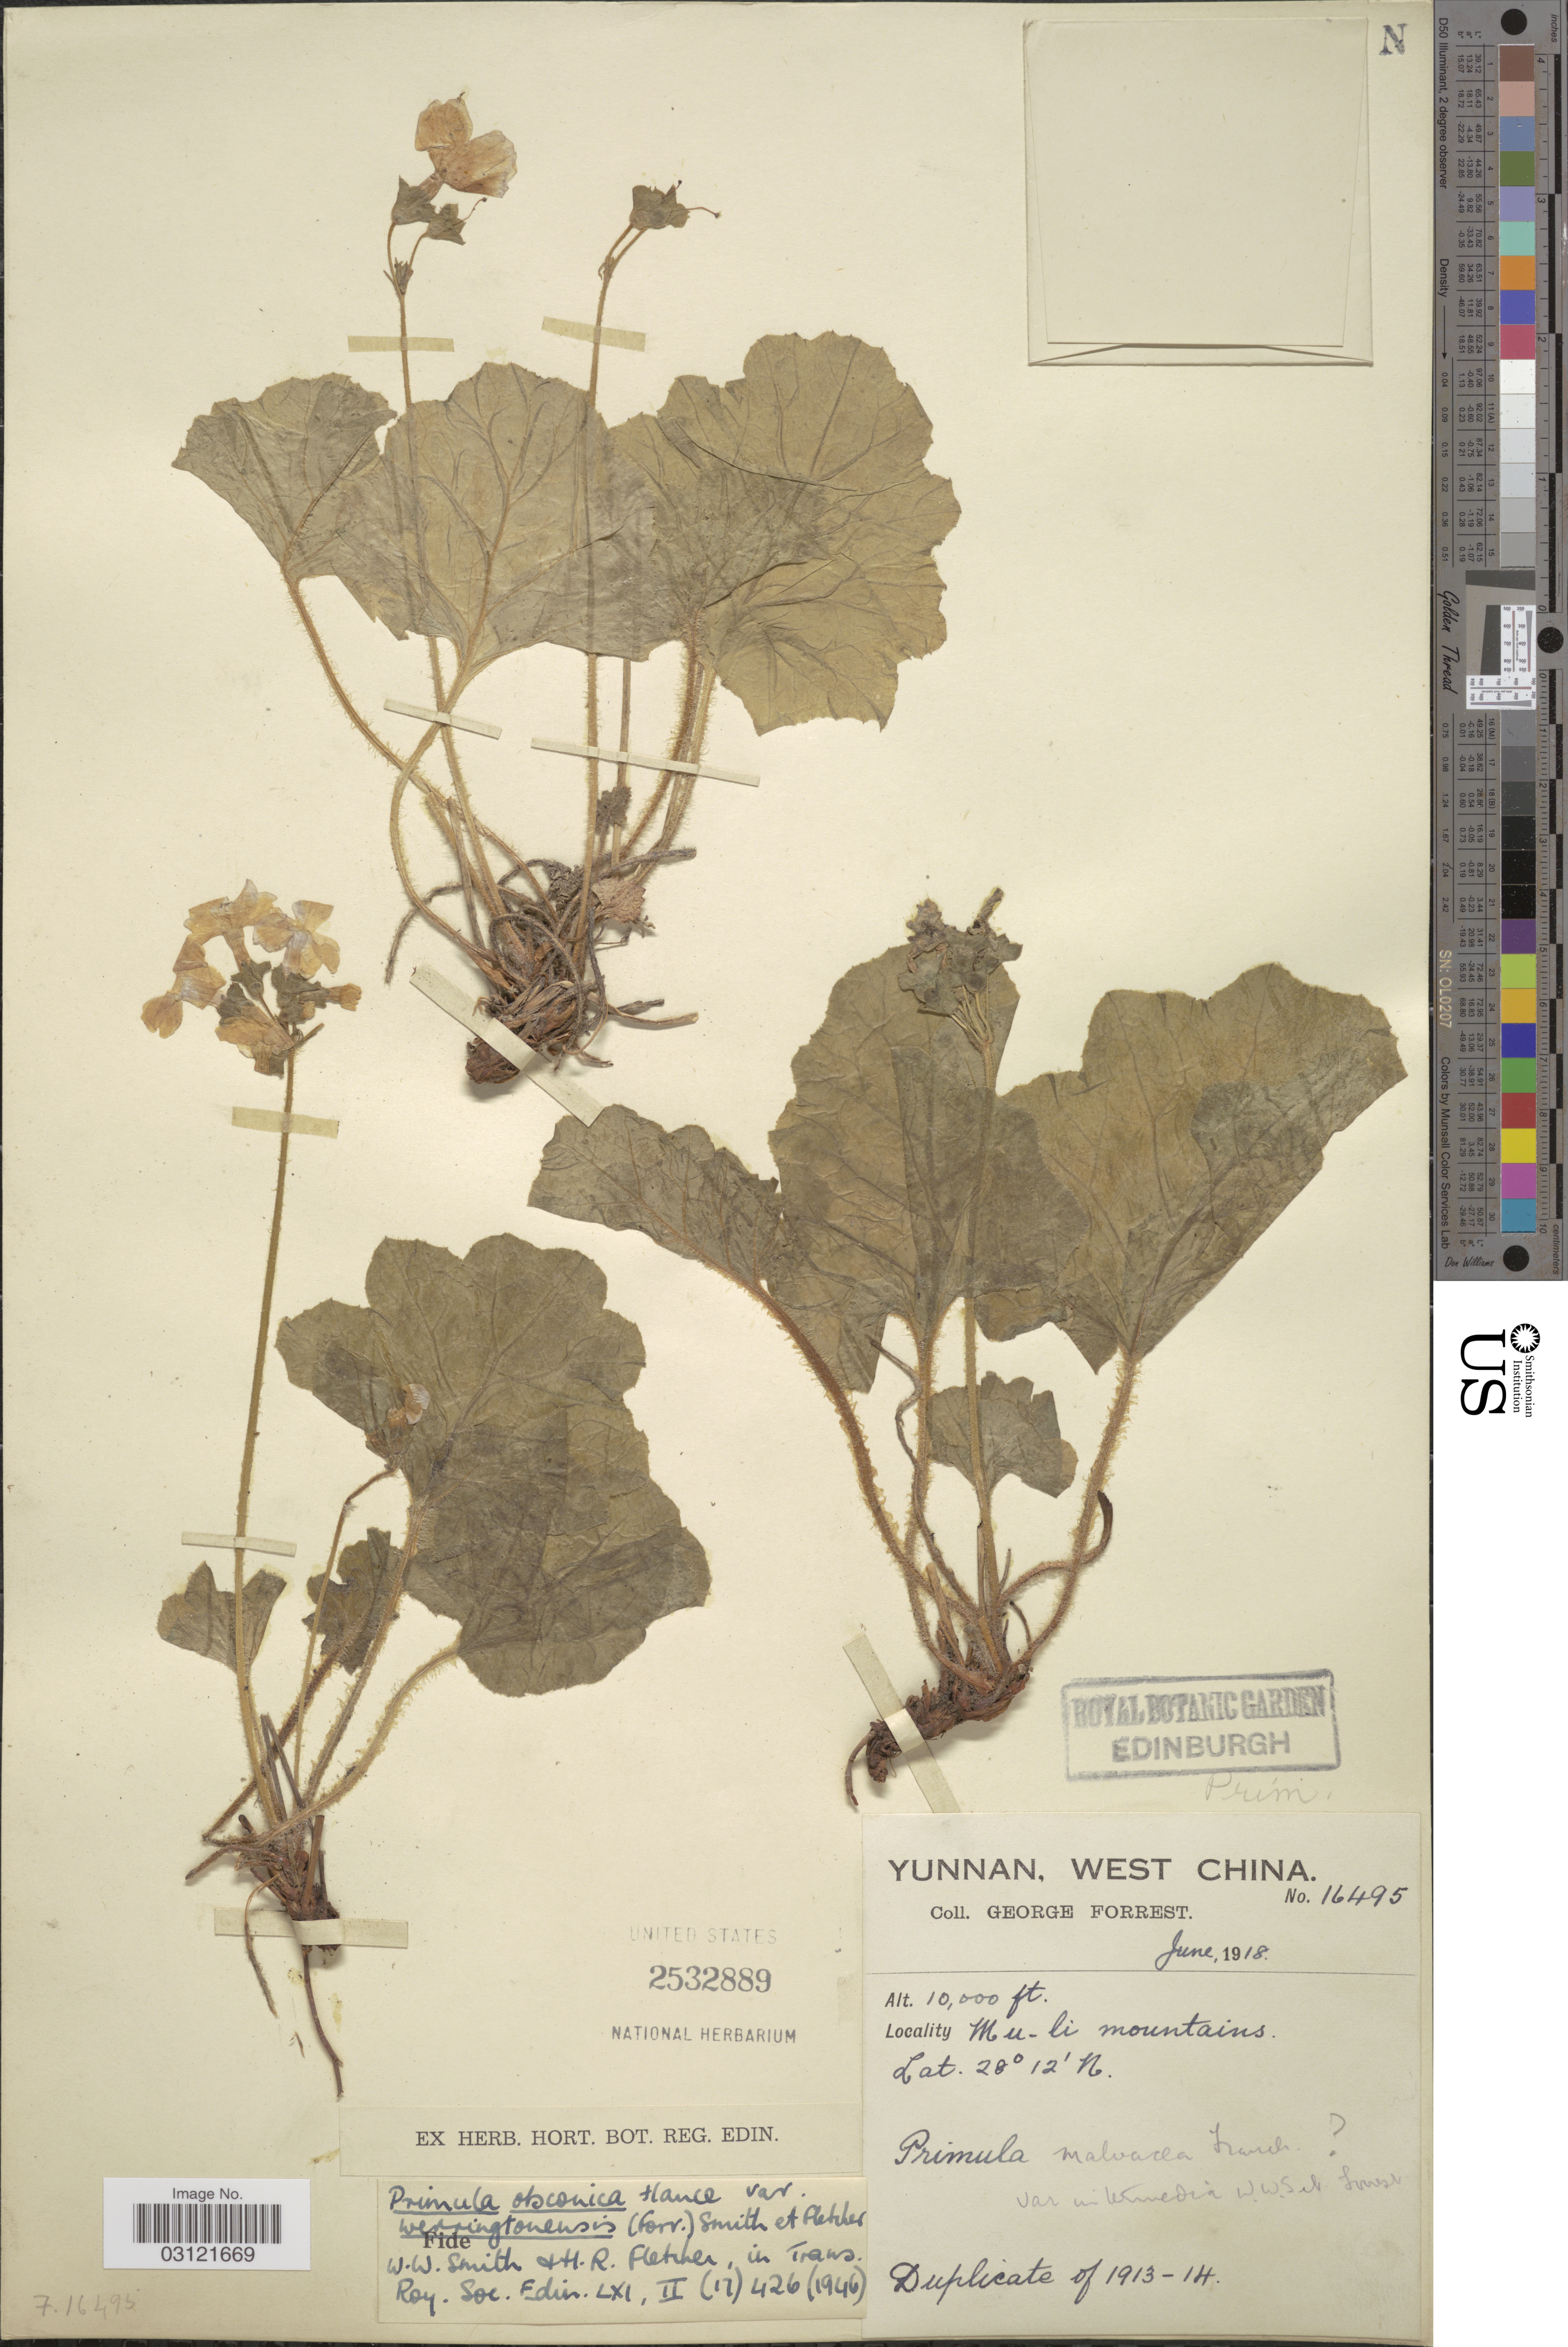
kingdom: Plantae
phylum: Tracheophyta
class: Magnoliopsida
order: Ericales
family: Primulaceae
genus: Primula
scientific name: Primula obconica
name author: Hance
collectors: G. Forrest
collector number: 16495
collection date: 1918-06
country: China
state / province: Yunnan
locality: West China, Mu-li mountains.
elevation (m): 3048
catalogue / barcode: US 2532889